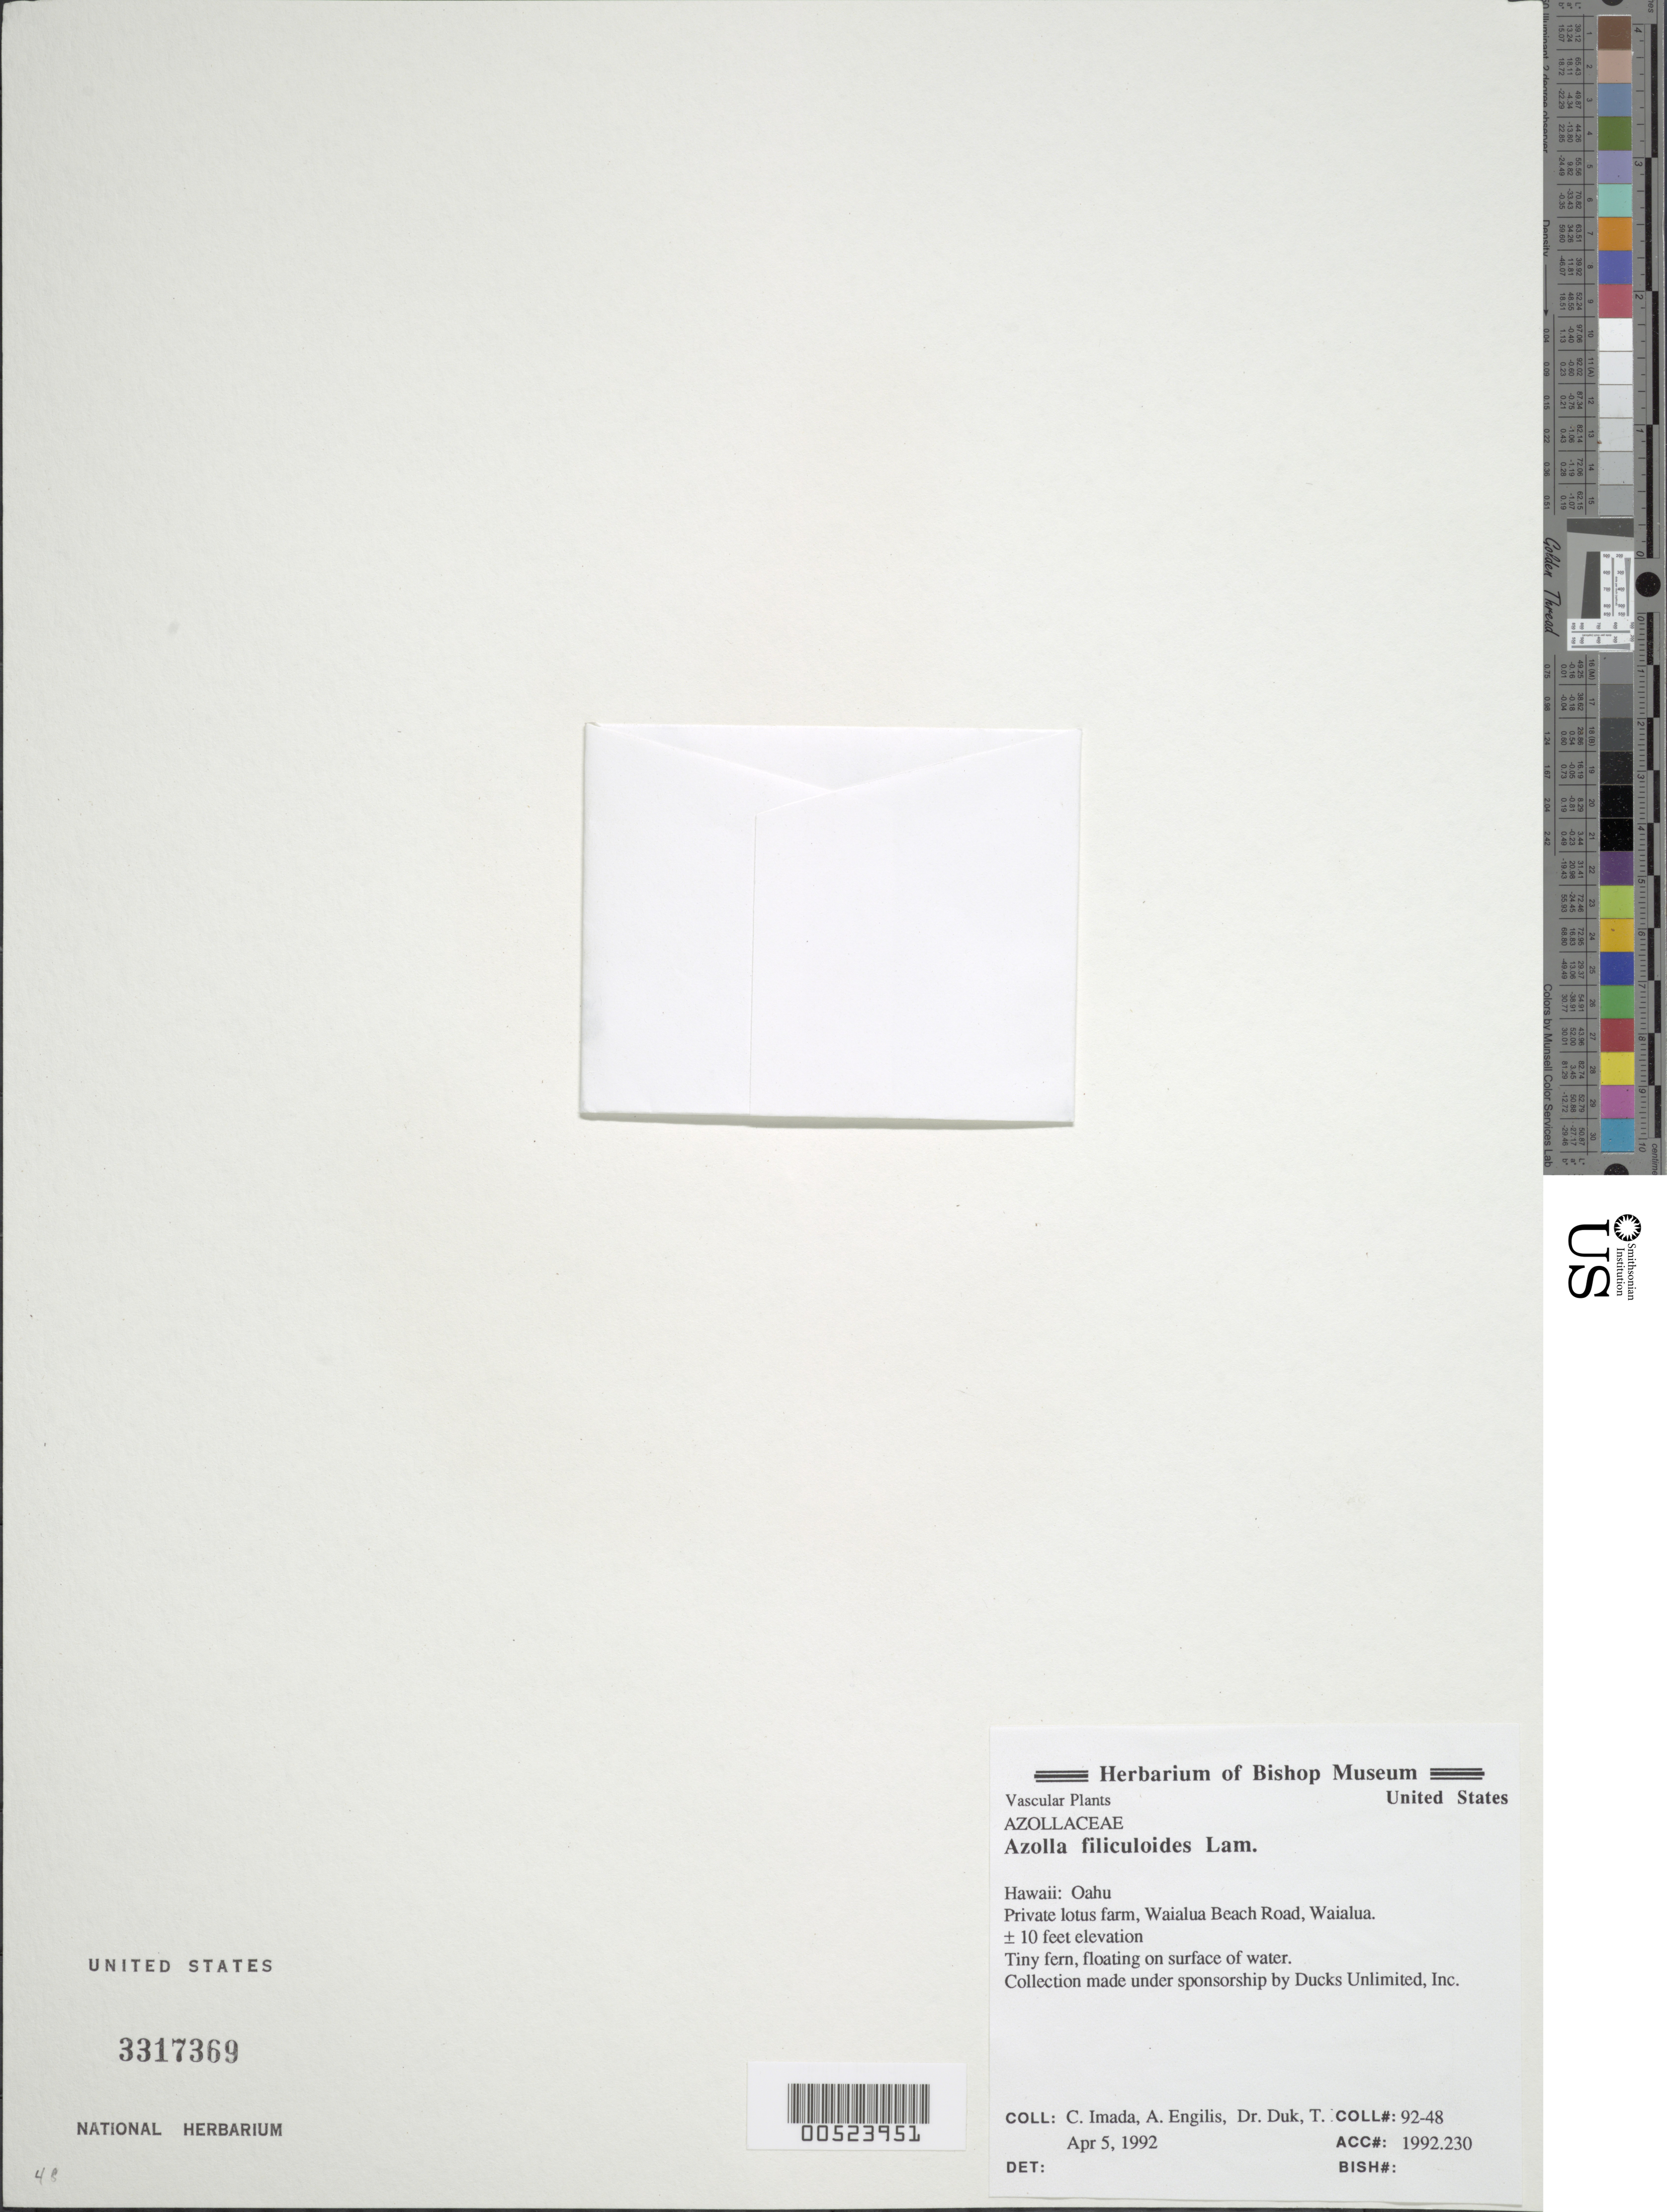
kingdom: Plantae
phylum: Tracheophyta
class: Polypodiopsida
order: Salviniales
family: Salviniaceae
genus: Azolla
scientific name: Azolla filiculoides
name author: Lam.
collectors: C. Imada, A. Engilis & T. Duk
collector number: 92-48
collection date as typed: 5 Apr 1992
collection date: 1992-04-05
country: United States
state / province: Hawaii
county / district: Honolulu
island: Oahu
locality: Private lotus farm, Waialua Beach Rd, Waialua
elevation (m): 3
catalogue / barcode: US 3317369